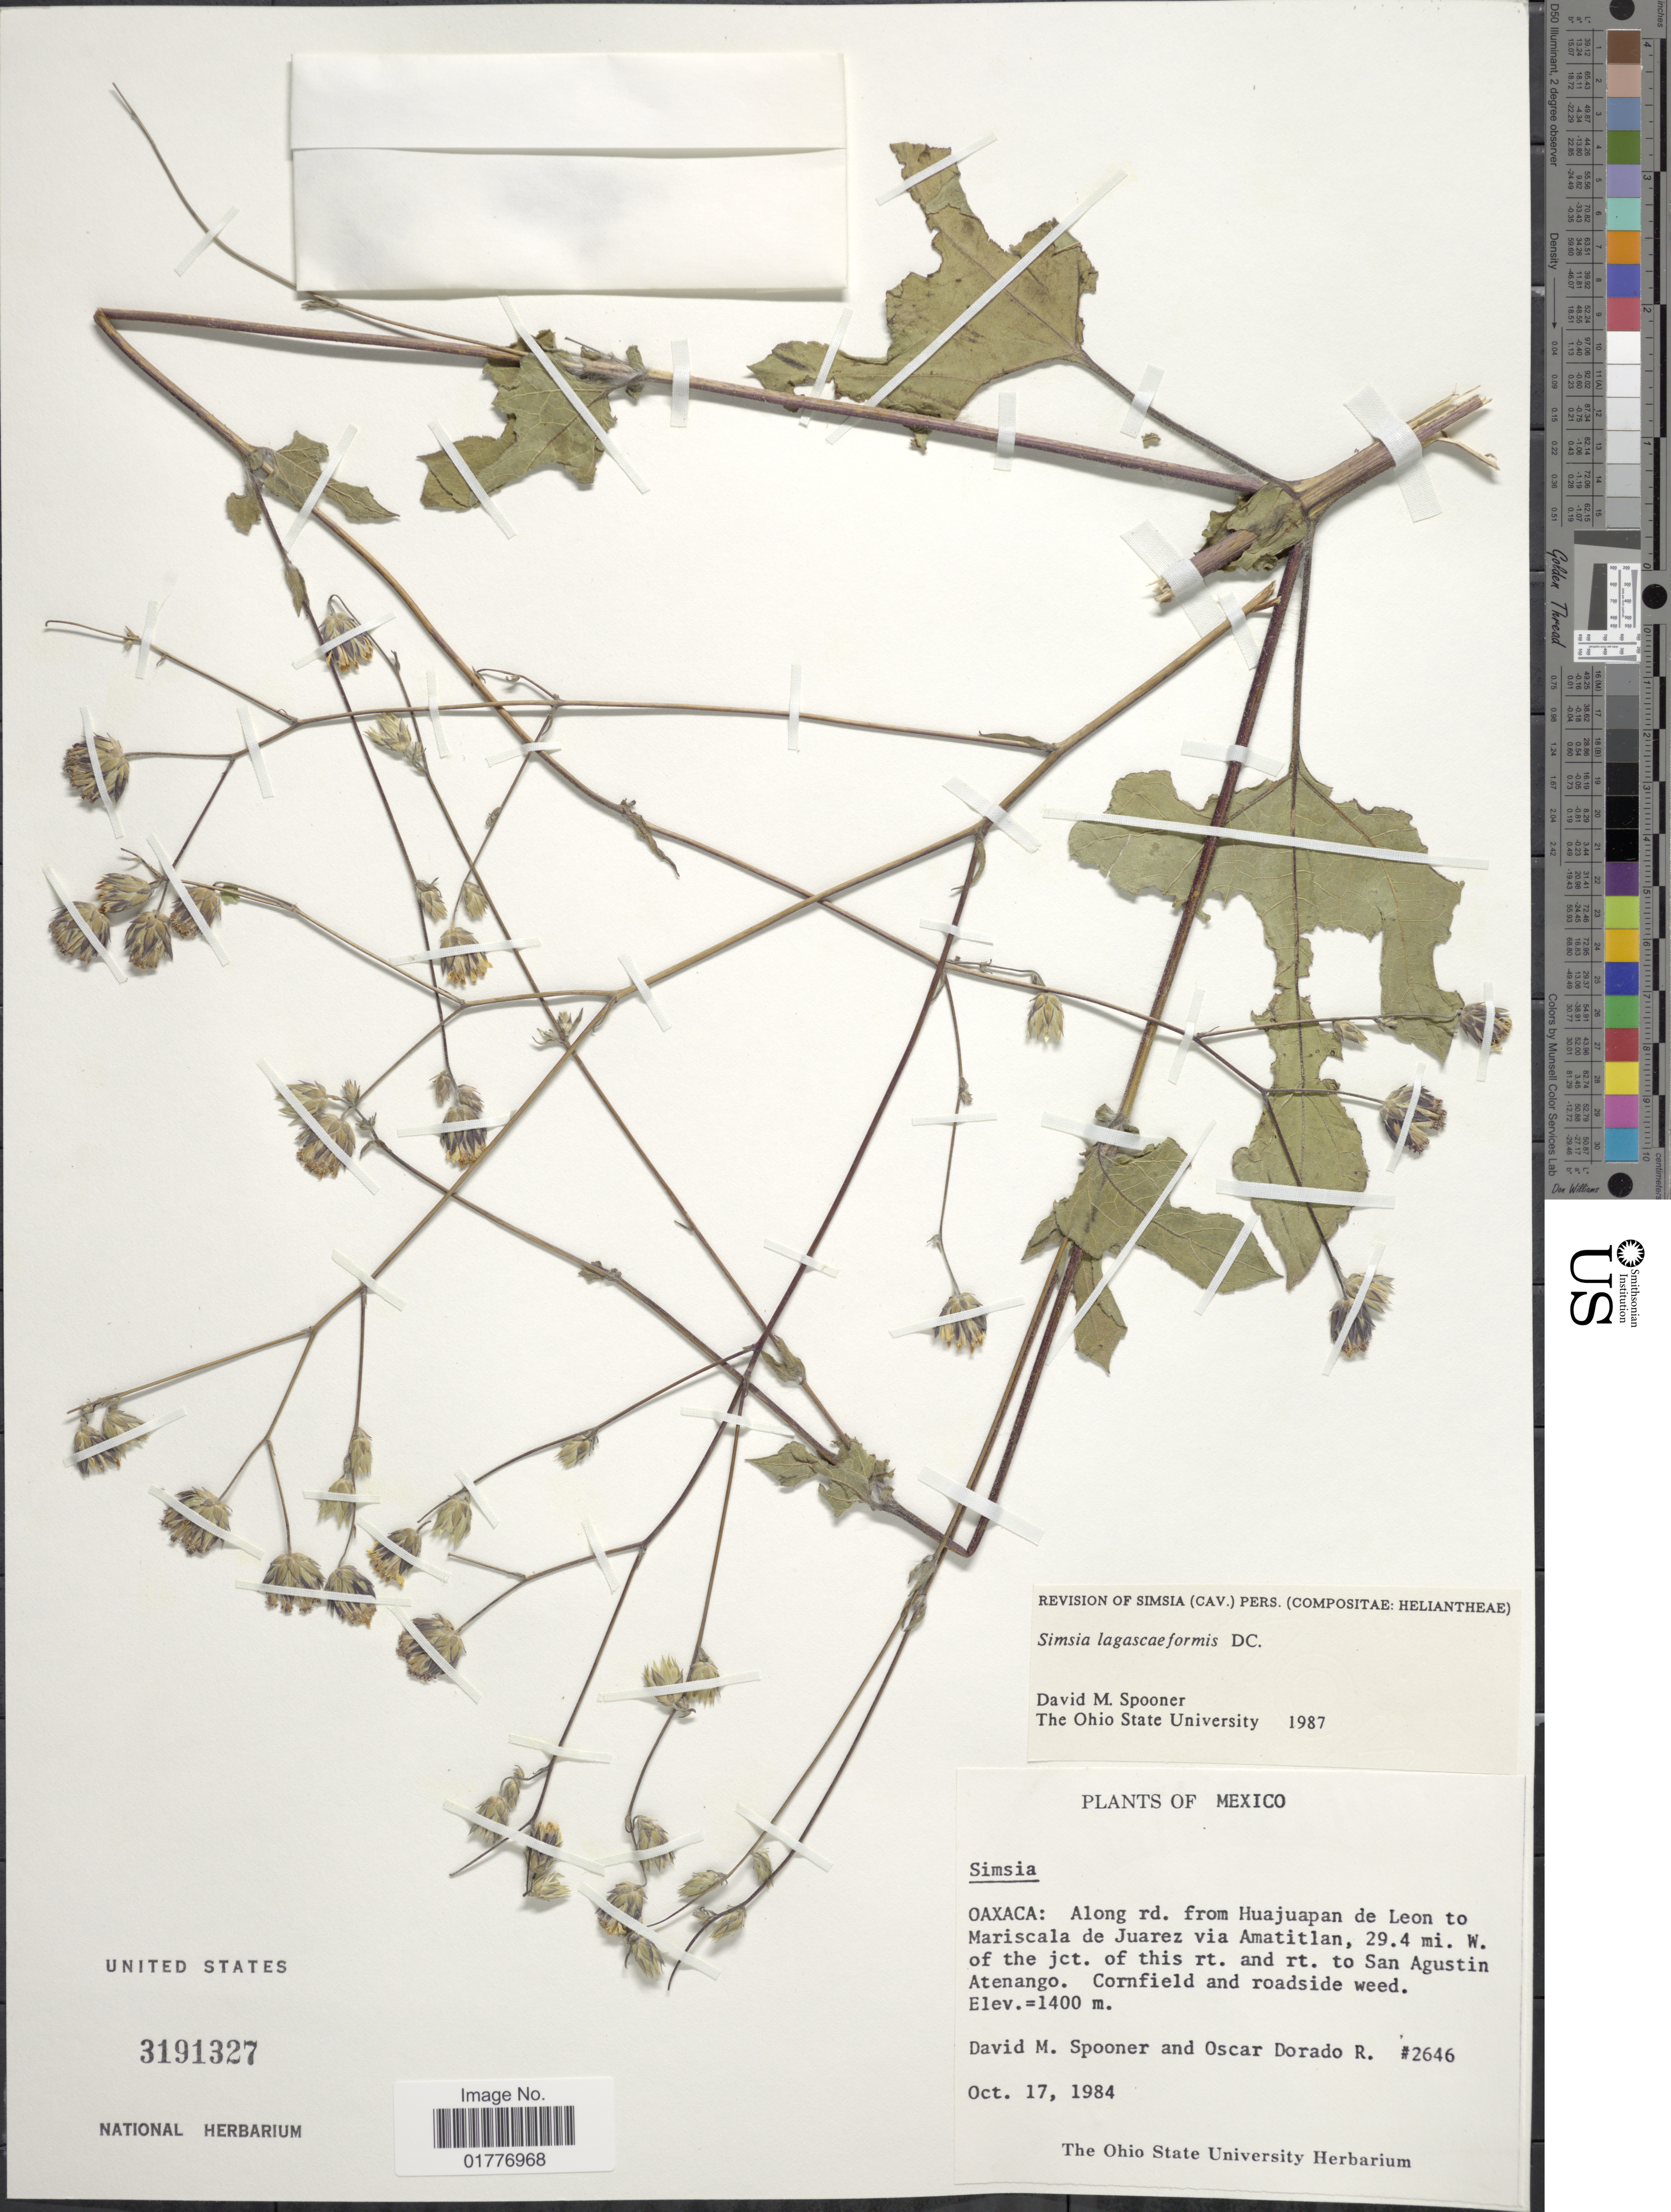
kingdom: Plantae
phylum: Tracheophyta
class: Magnoliopsida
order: Asterales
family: Asteraceae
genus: Simsia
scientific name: Simsia lagasceiformis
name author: DC.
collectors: D. Spooner & O. R. Dorado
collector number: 2646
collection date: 1984-10-19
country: Mexico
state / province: Oaxaca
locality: Oaxaca: Along rd. from Huajuapan de Leon to Mariscala de Juarez via Amititlan, 29.4 mi., W. of the jct. of this rt. and rt. to San Agustin Atenango, Cornfield and roadside weed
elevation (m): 1400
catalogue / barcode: US 3191327